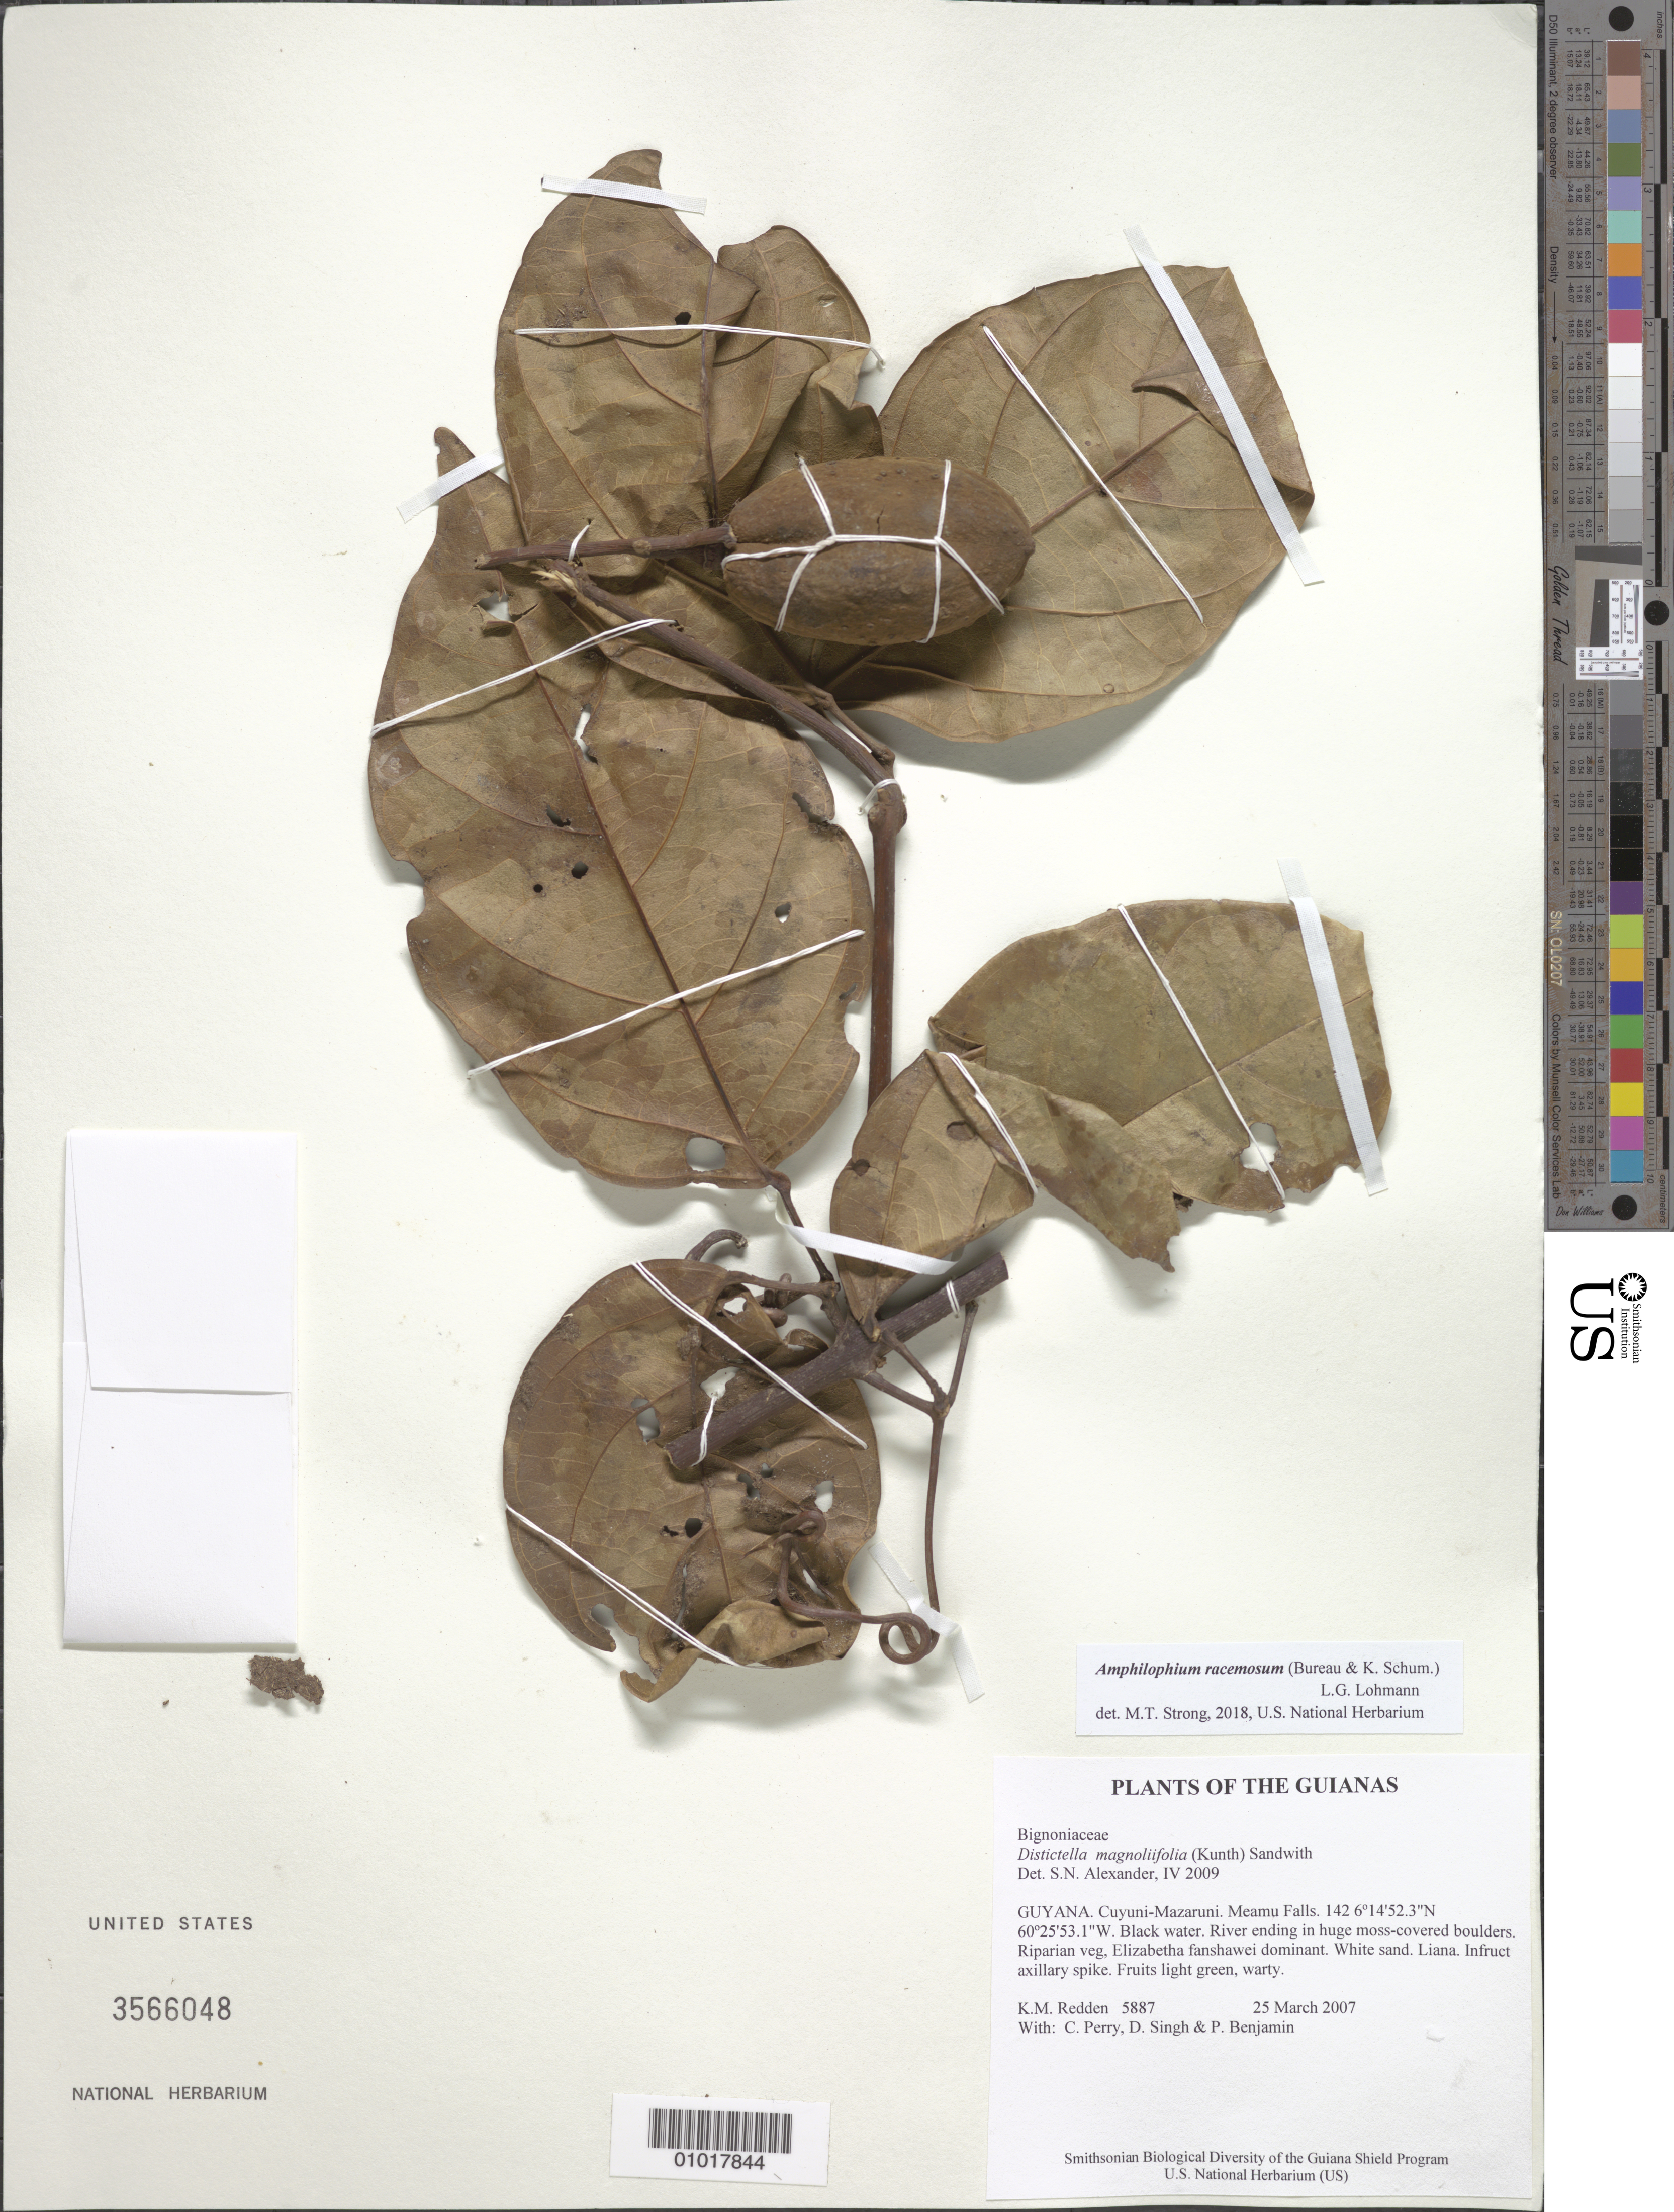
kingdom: Plantae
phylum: Tracheophyta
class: Magnoliopsida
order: Lamiales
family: Bignoniaceae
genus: Amphilophium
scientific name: Amphilophium racemosum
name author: (Bureau & K. Schum.) L.G. Lohmann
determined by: Strong, M. T., (US), Smithsonian Institution - National Museum of Natural History (UNITED STATES)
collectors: K. M. Redden, C. Perry, D. Singh & P. Benjamin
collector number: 5887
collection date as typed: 25 March 2007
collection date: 2007-03-25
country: Guyana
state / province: Cuyuni-Mazaruni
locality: Meamu Falls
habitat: Black water. River ending in huge moss-covered boulders. Riparian veg, Elizabetha fanshawei dominant. White sand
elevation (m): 142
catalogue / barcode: US 3566048